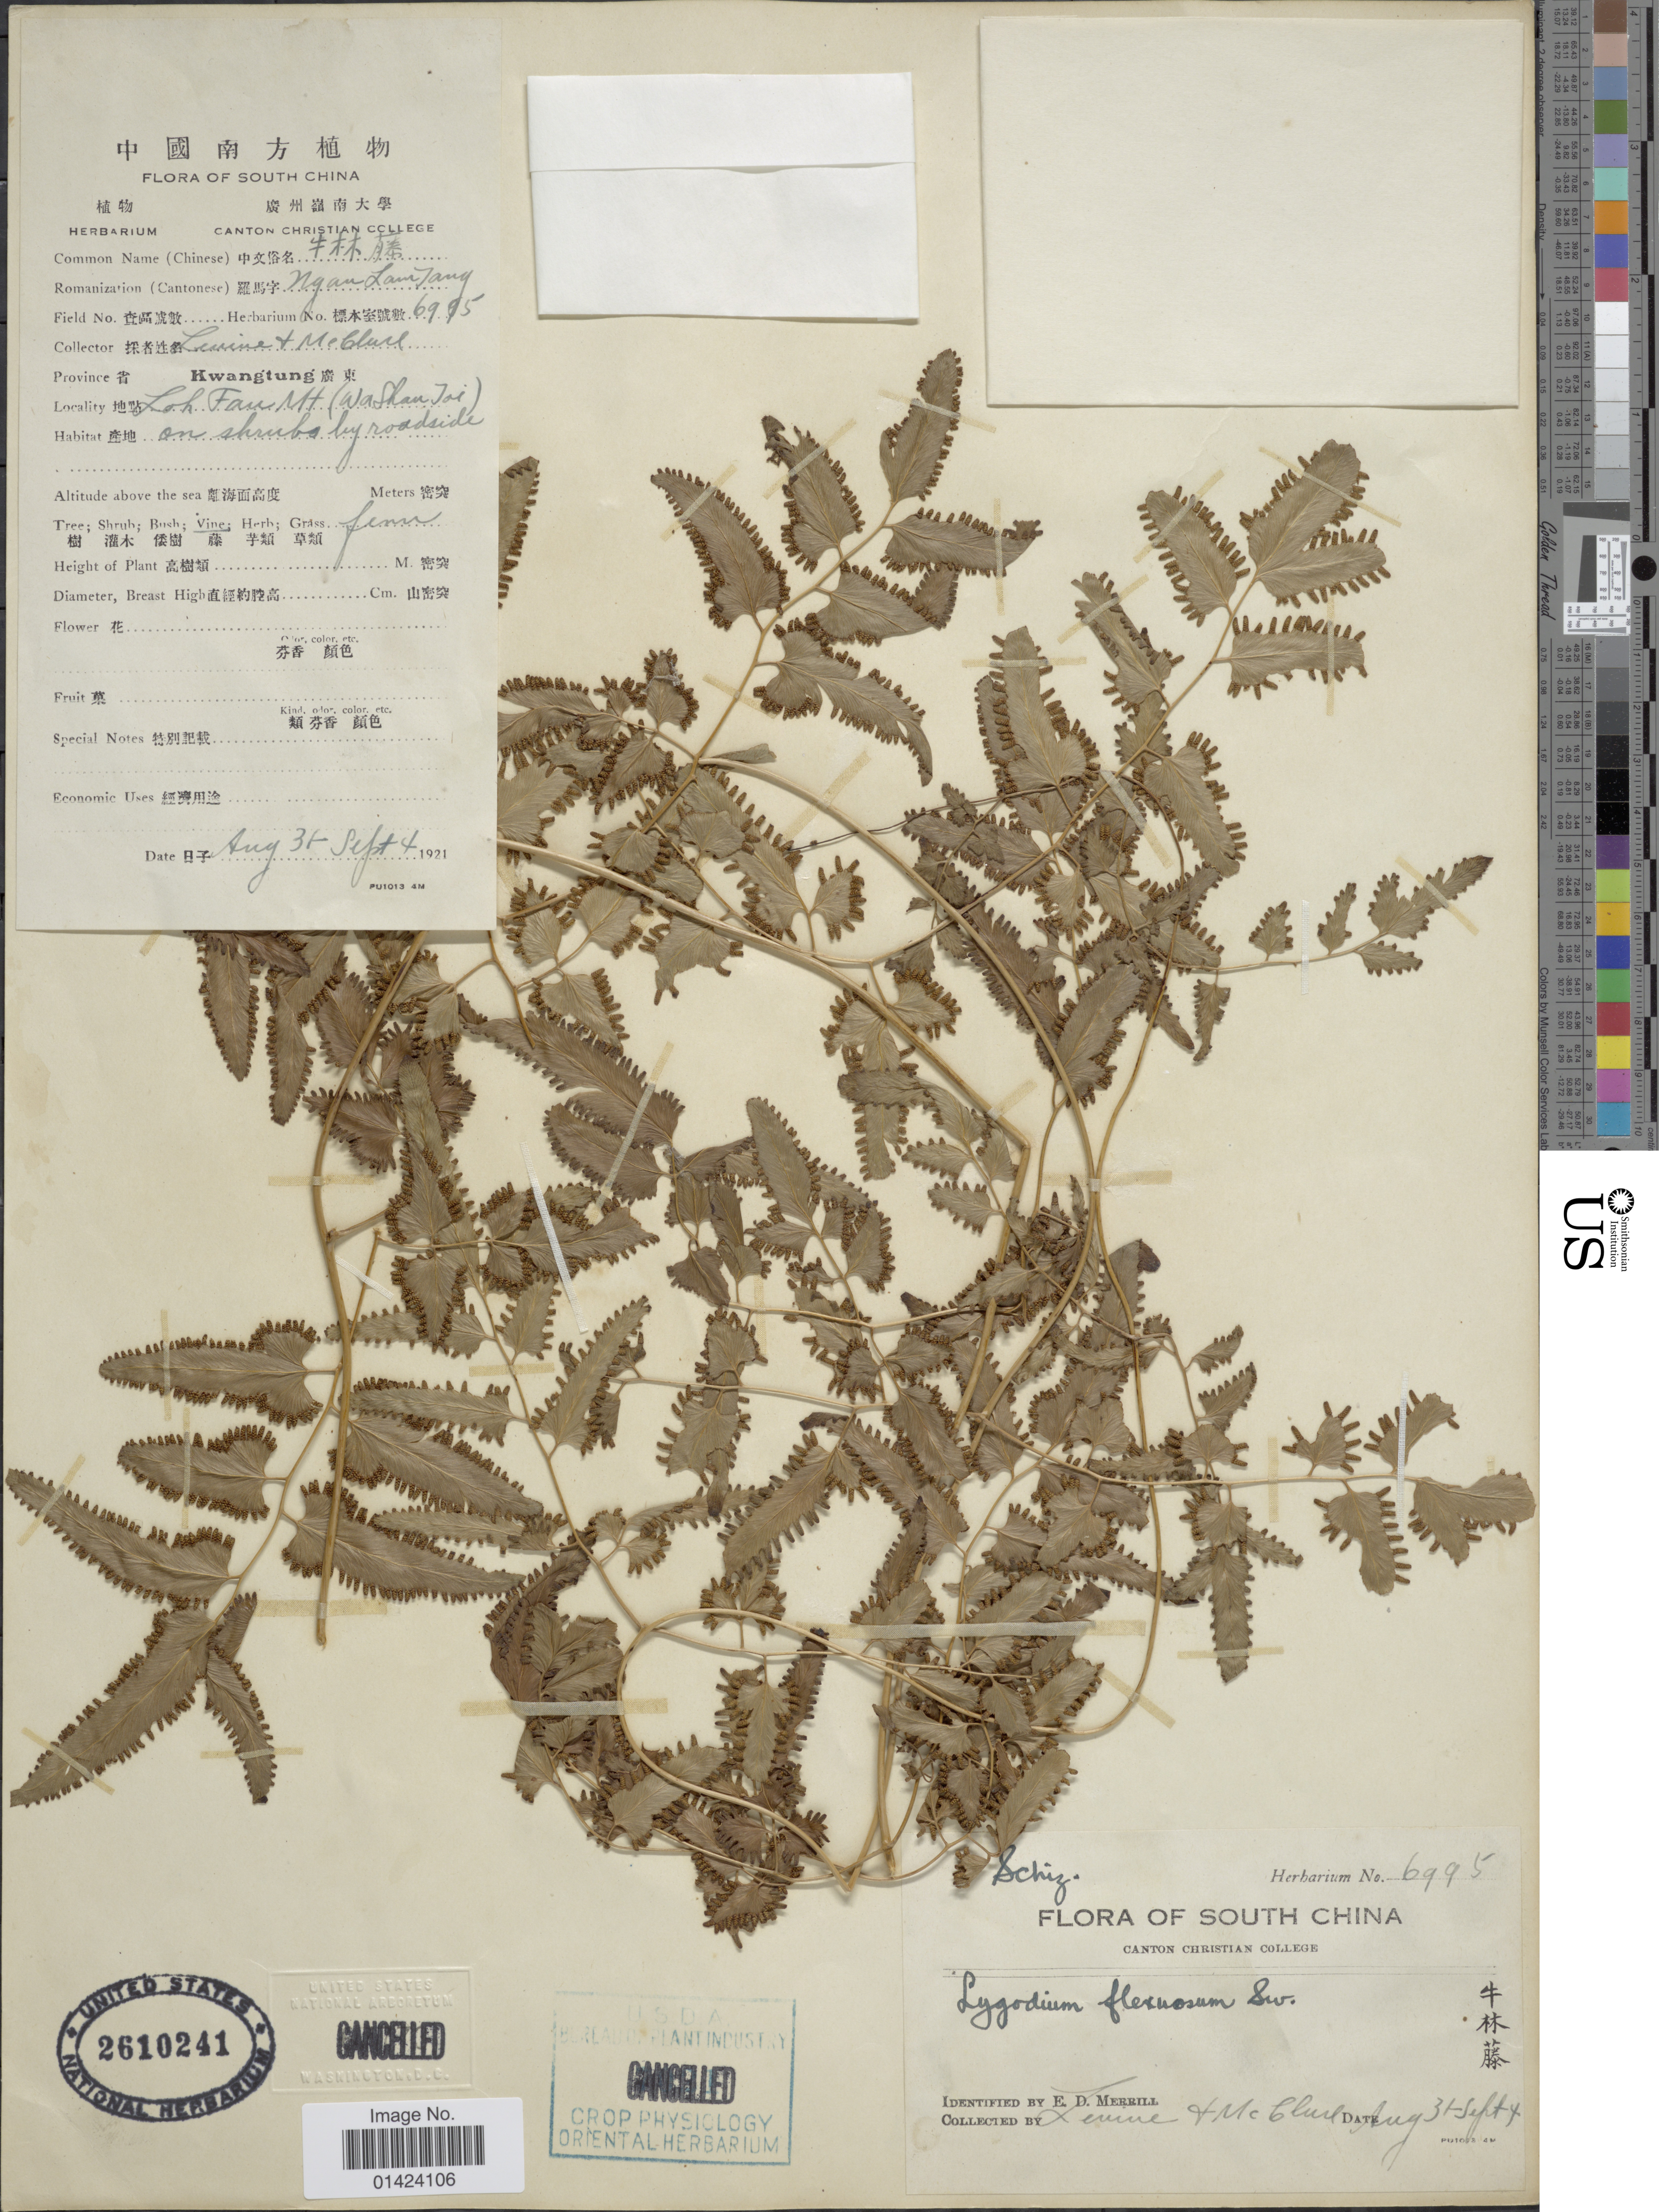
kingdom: Plantae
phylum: Tracheophyta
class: Polypodiopsida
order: Schizaeales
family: Lygodiaceae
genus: Lygodium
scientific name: Lygodium flexuosum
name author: Sw.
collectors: -. Levine & McClure, --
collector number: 6995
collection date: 1921-08-31/1921-09-04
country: China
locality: South China, Loh Fau mt.(WashanJoi) on shrubs by roadside [interpreted]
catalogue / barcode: US 2610241